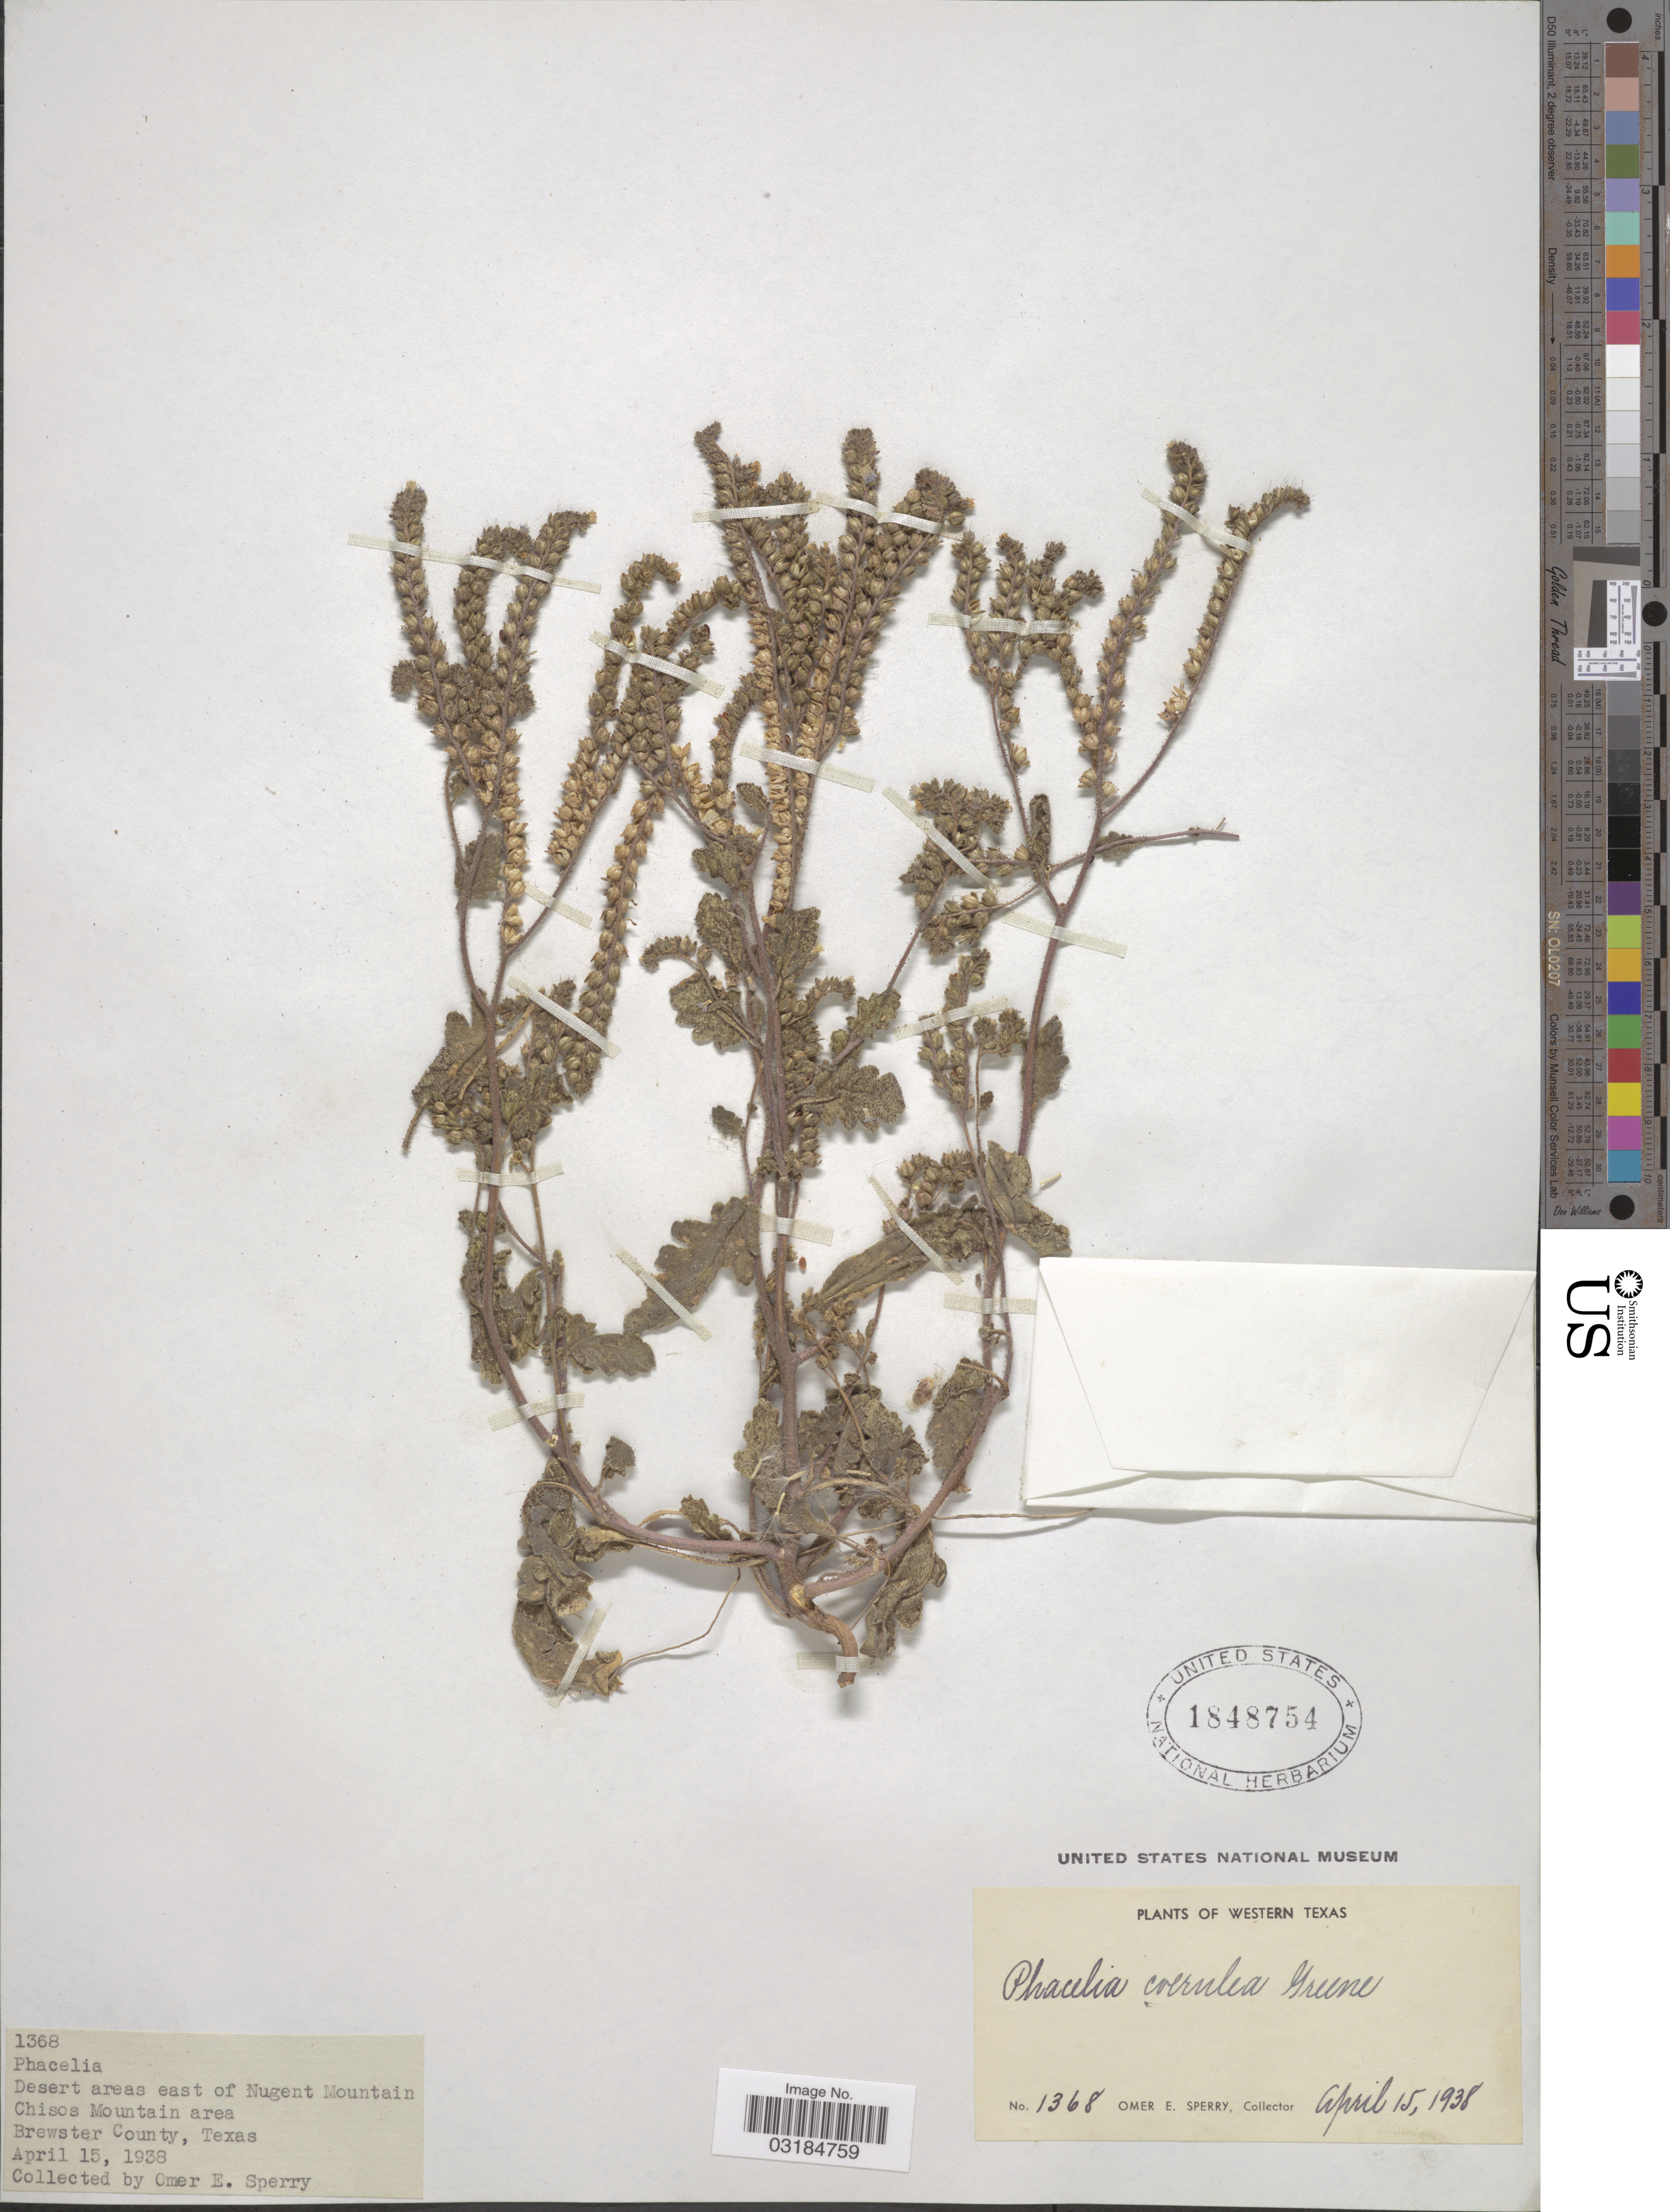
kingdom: Plantae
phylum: Tracheophyta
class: Magnoliopsida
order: Boraginales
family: Hydrophyllaceae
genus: Phacelia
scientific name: Phacelia caerulea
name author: Greene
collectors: O. E. Sperry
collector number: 1368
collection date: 1938-04-15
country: United States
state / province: Texas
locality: Western Texas, desert areas east of Nugent Mountain Chisos Mountain area, Brewster County, Texas.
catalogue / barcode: US 1848754